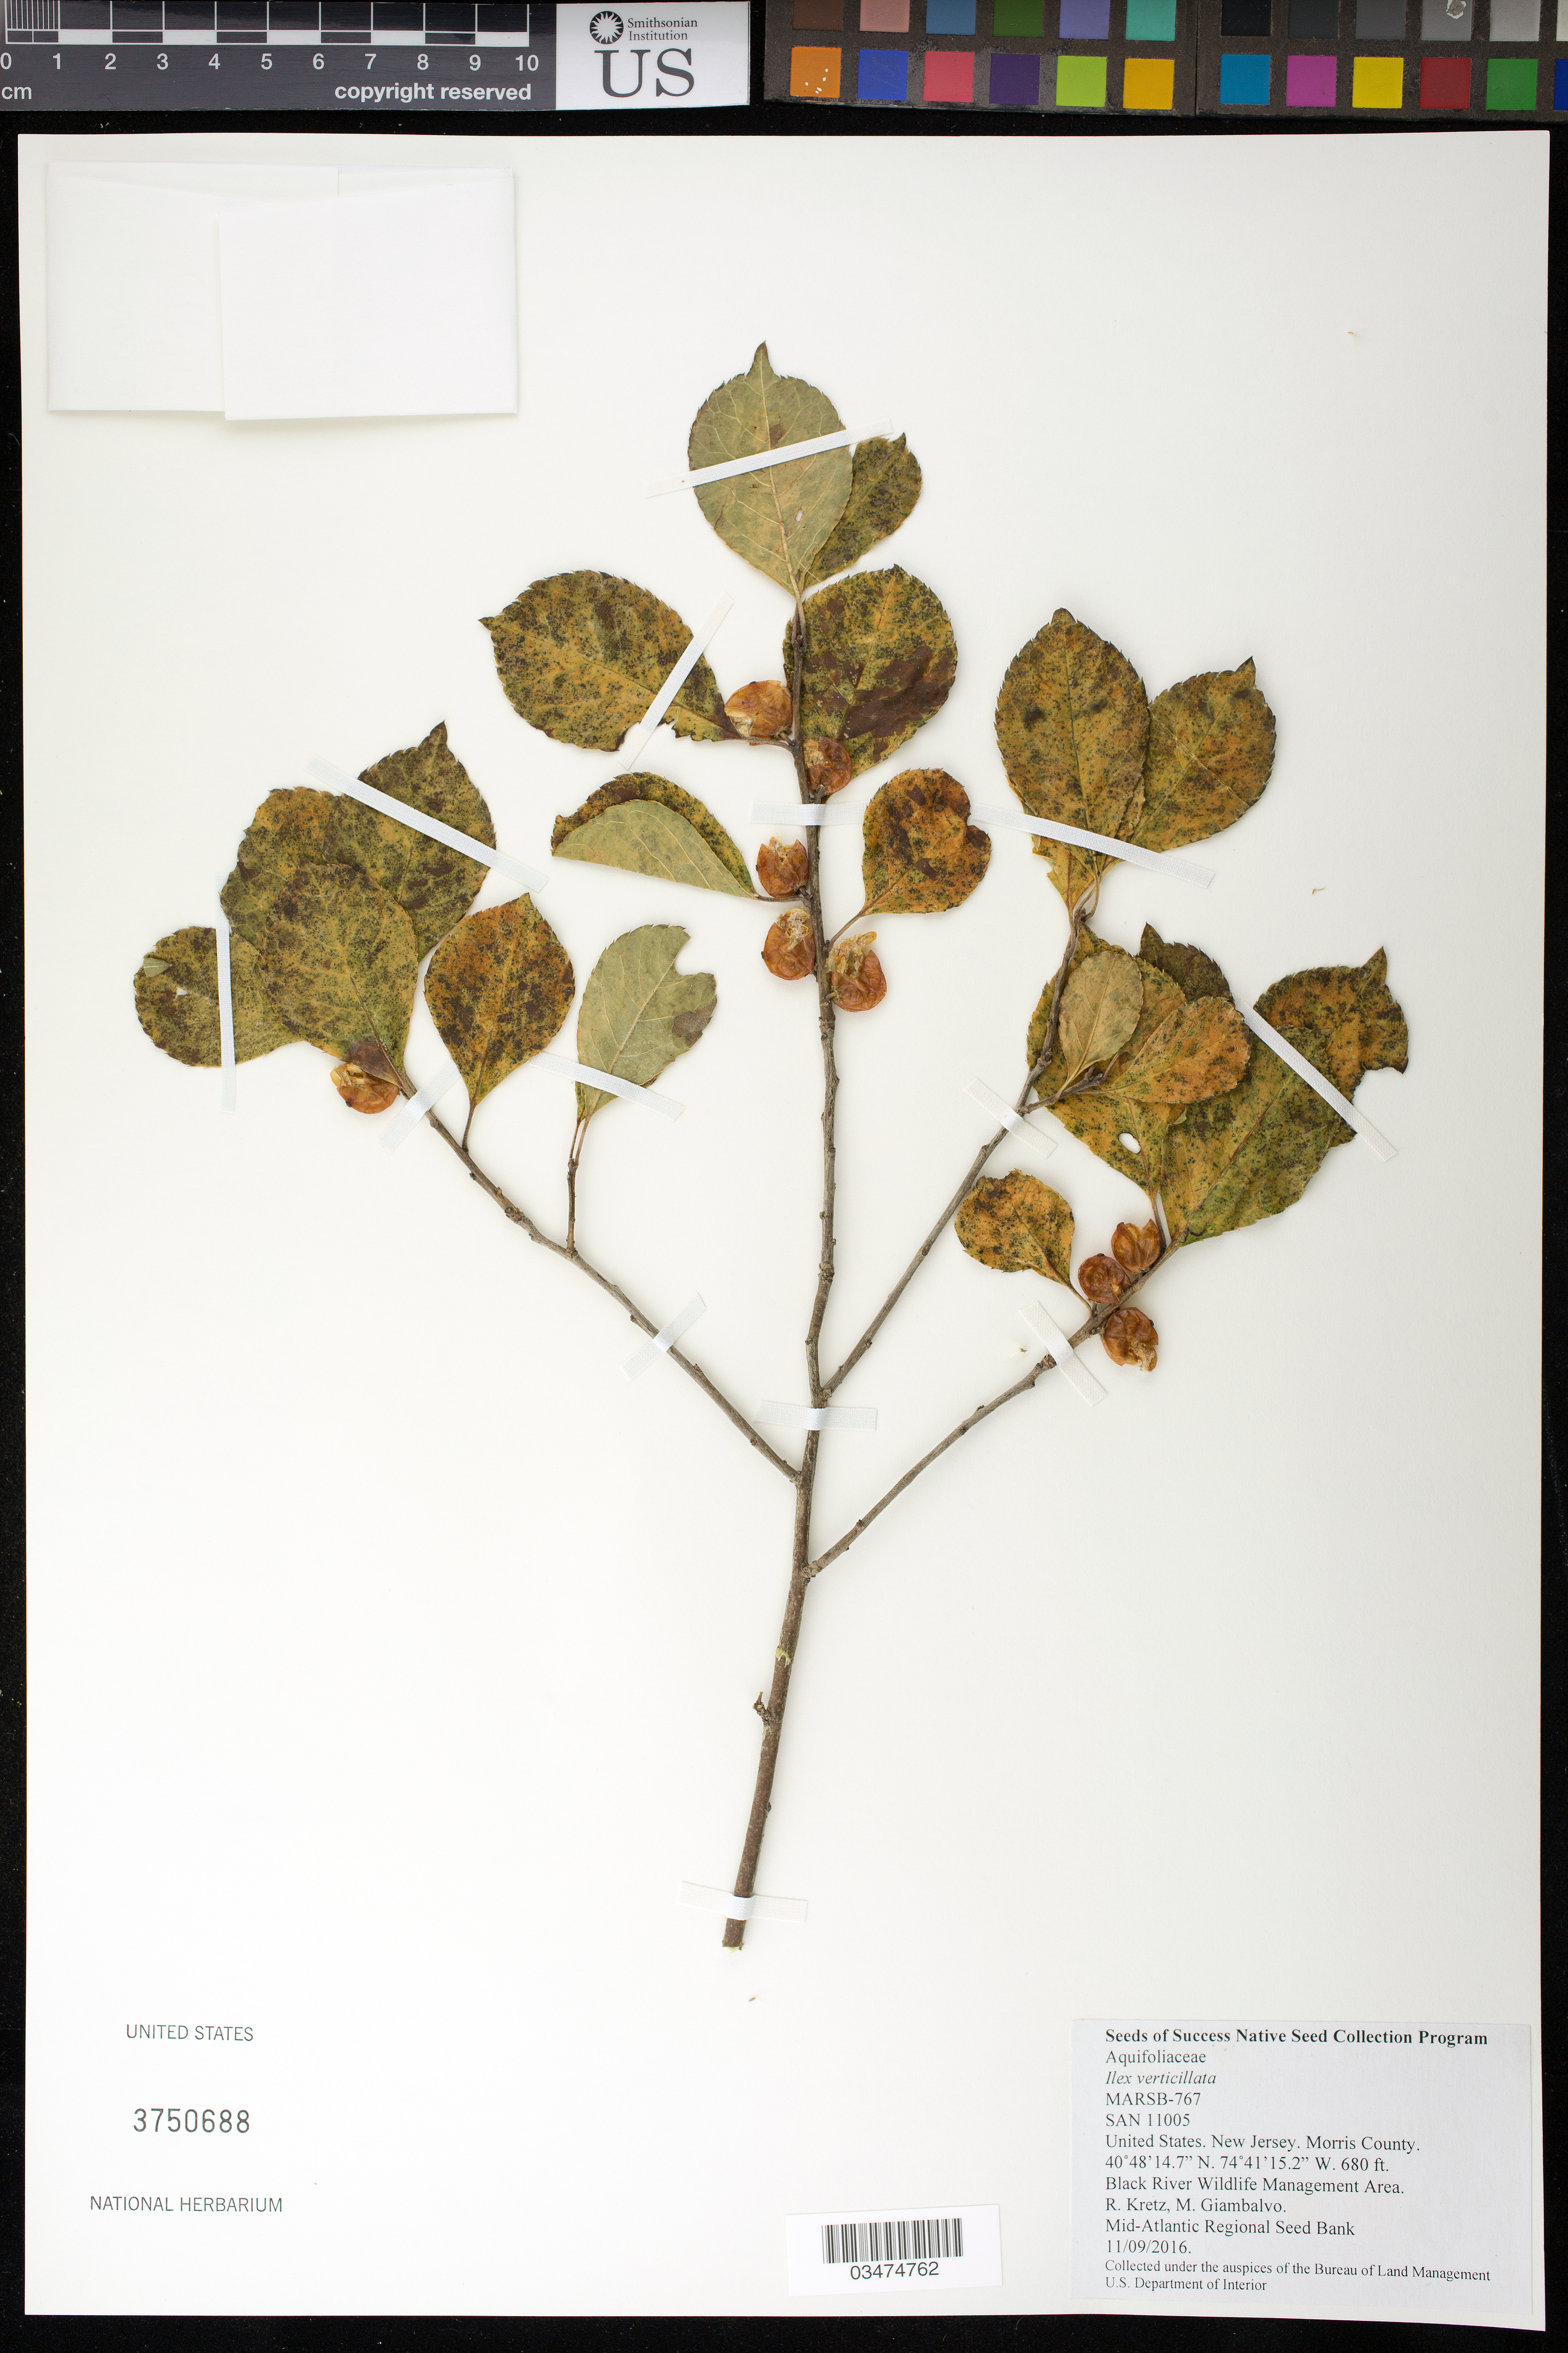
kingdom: Plantae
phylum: Tracheophyta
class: Magnoliopsida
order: Aquifoliales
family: Aquifoliaceae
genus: Ilex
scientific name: Ilex verticillata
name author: (L.) A. Gray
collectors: R. Kretz & M. Giambalvo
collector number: MARSB-767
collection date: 2016-11-09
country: United States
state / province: New Jersey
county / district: Morris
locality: Black River Wildlife Management Area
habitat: freshwater marsh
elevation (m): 207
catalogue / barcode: US 3750688